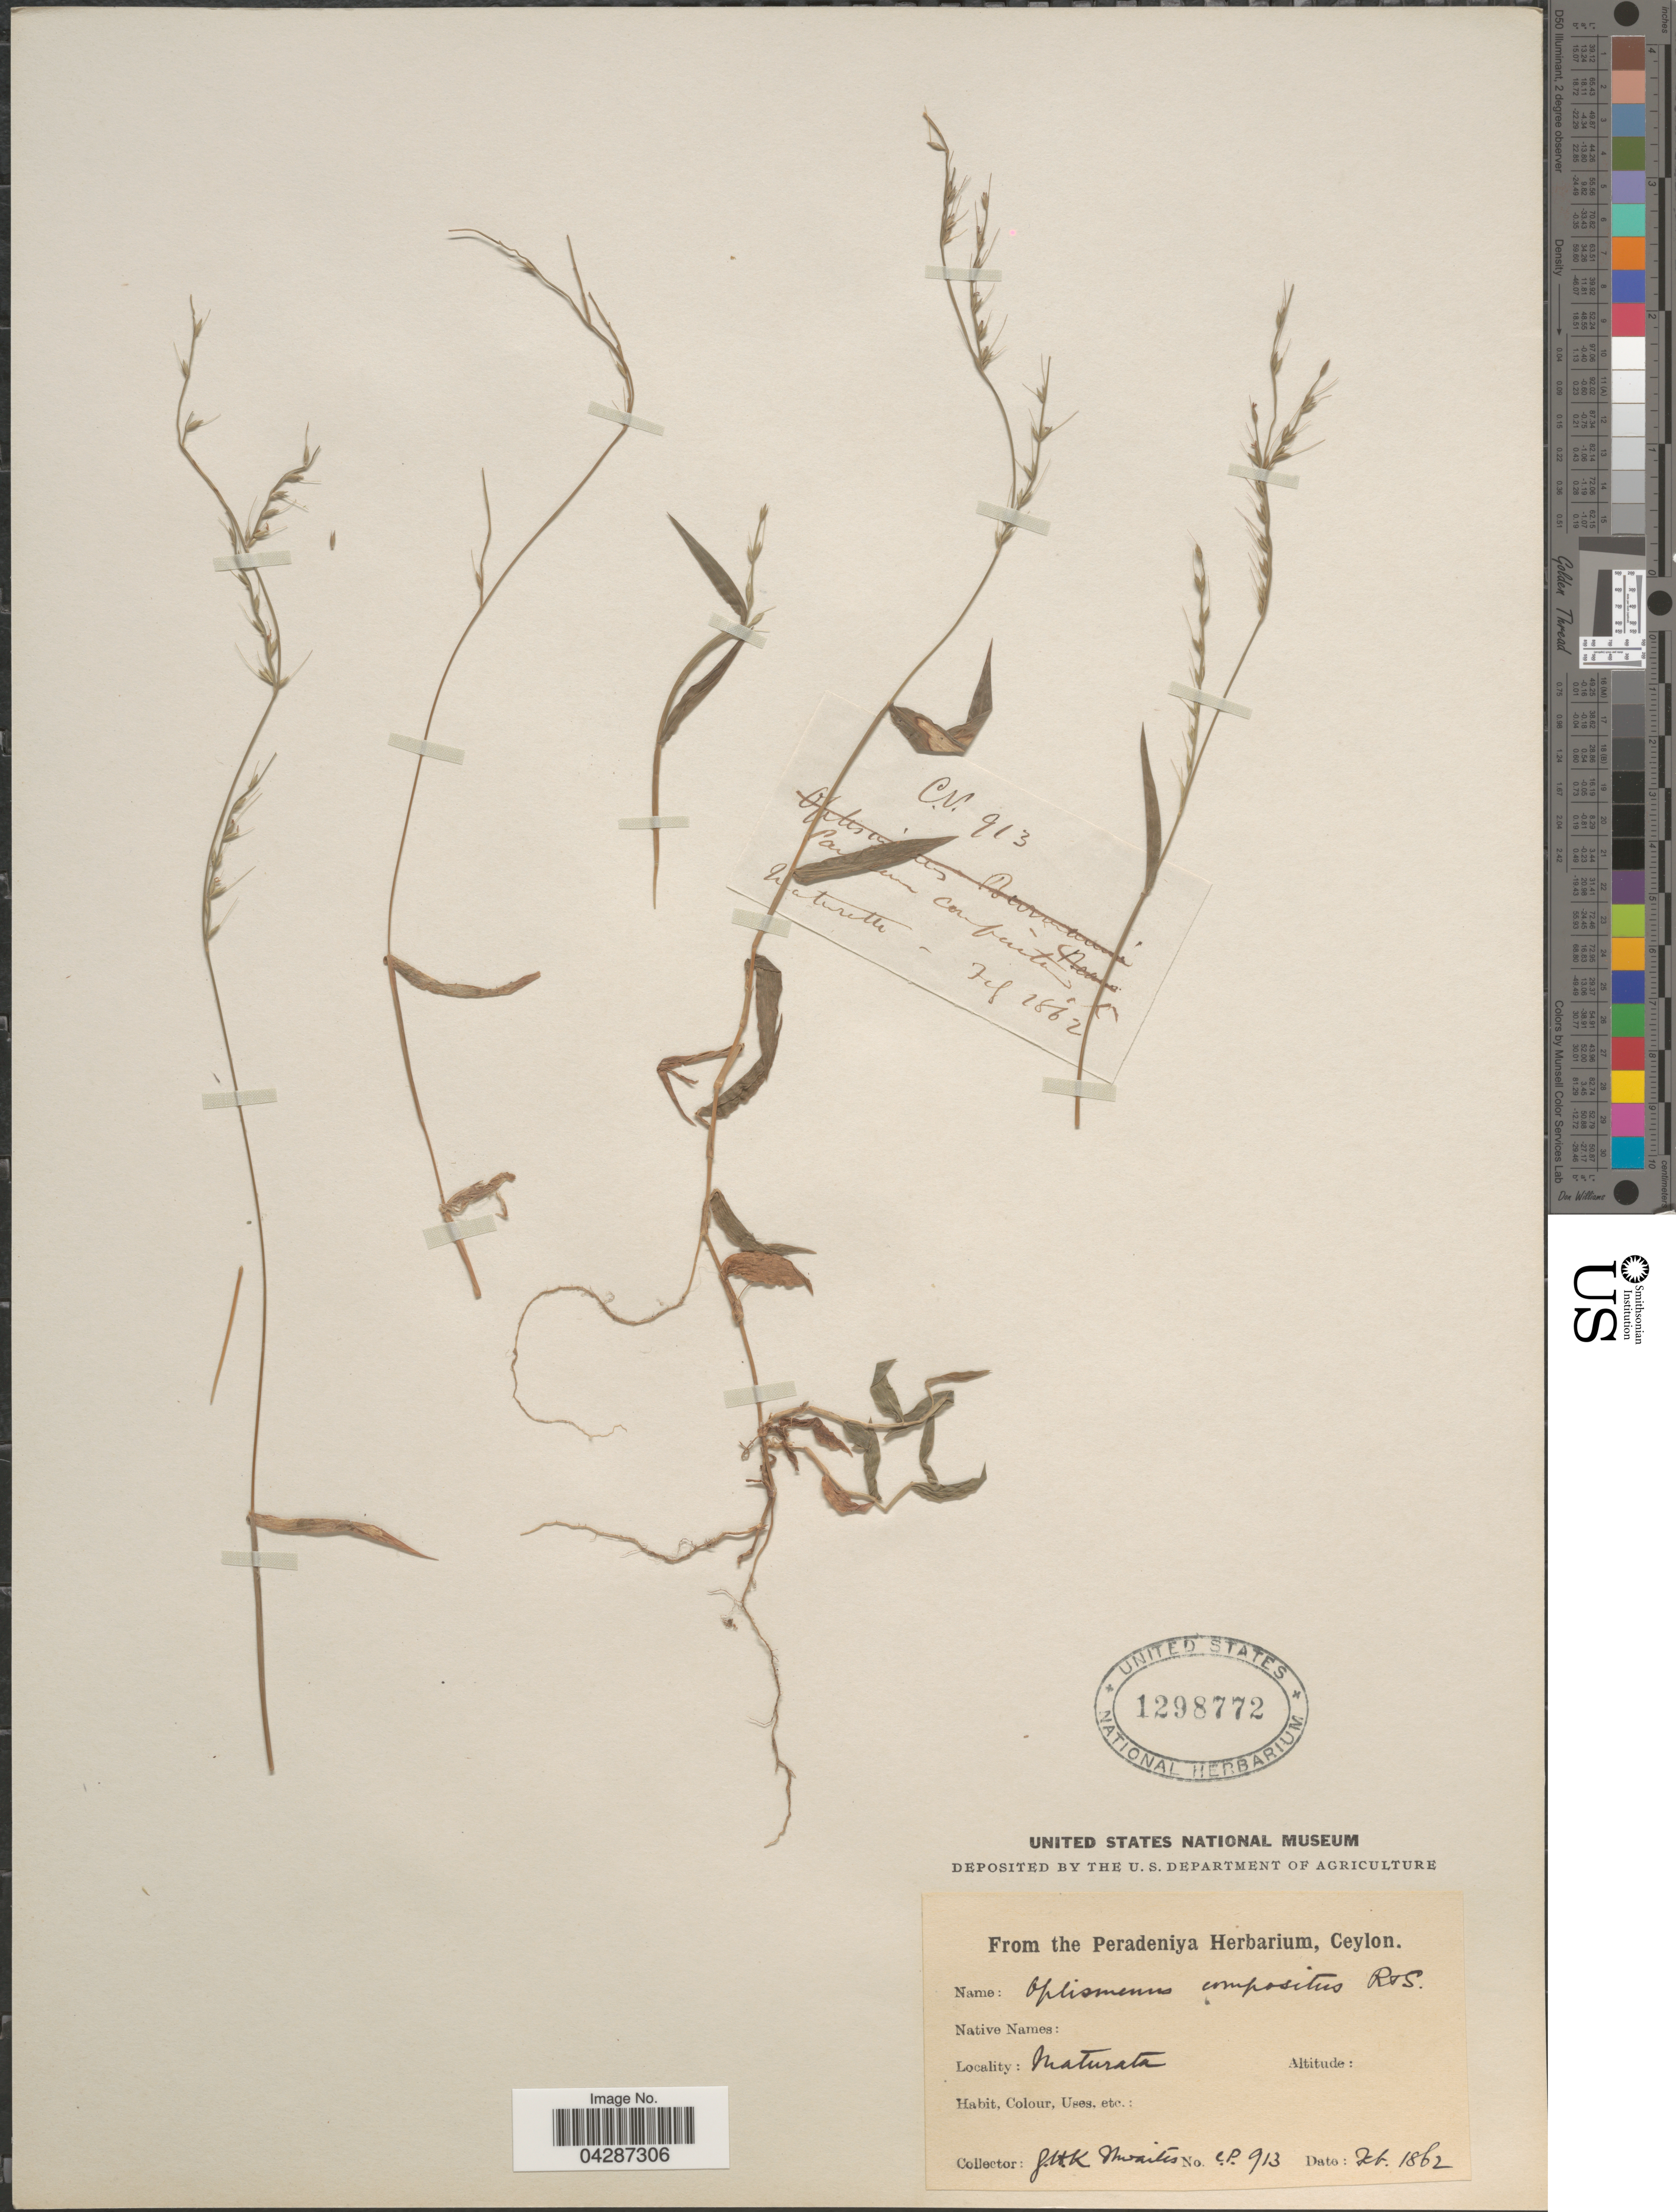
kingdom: Plantae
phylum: Tracheophyta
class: Liliopsida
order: Poales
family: Poaceae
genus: Oplismenus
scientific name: Oplismenus compositus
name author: (L.) P. Beauv.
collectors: G. H. K. Thwaites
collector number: C.P.913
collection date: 1862-10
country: Sri Lanka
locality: Maturata.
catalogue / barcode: US 1298772